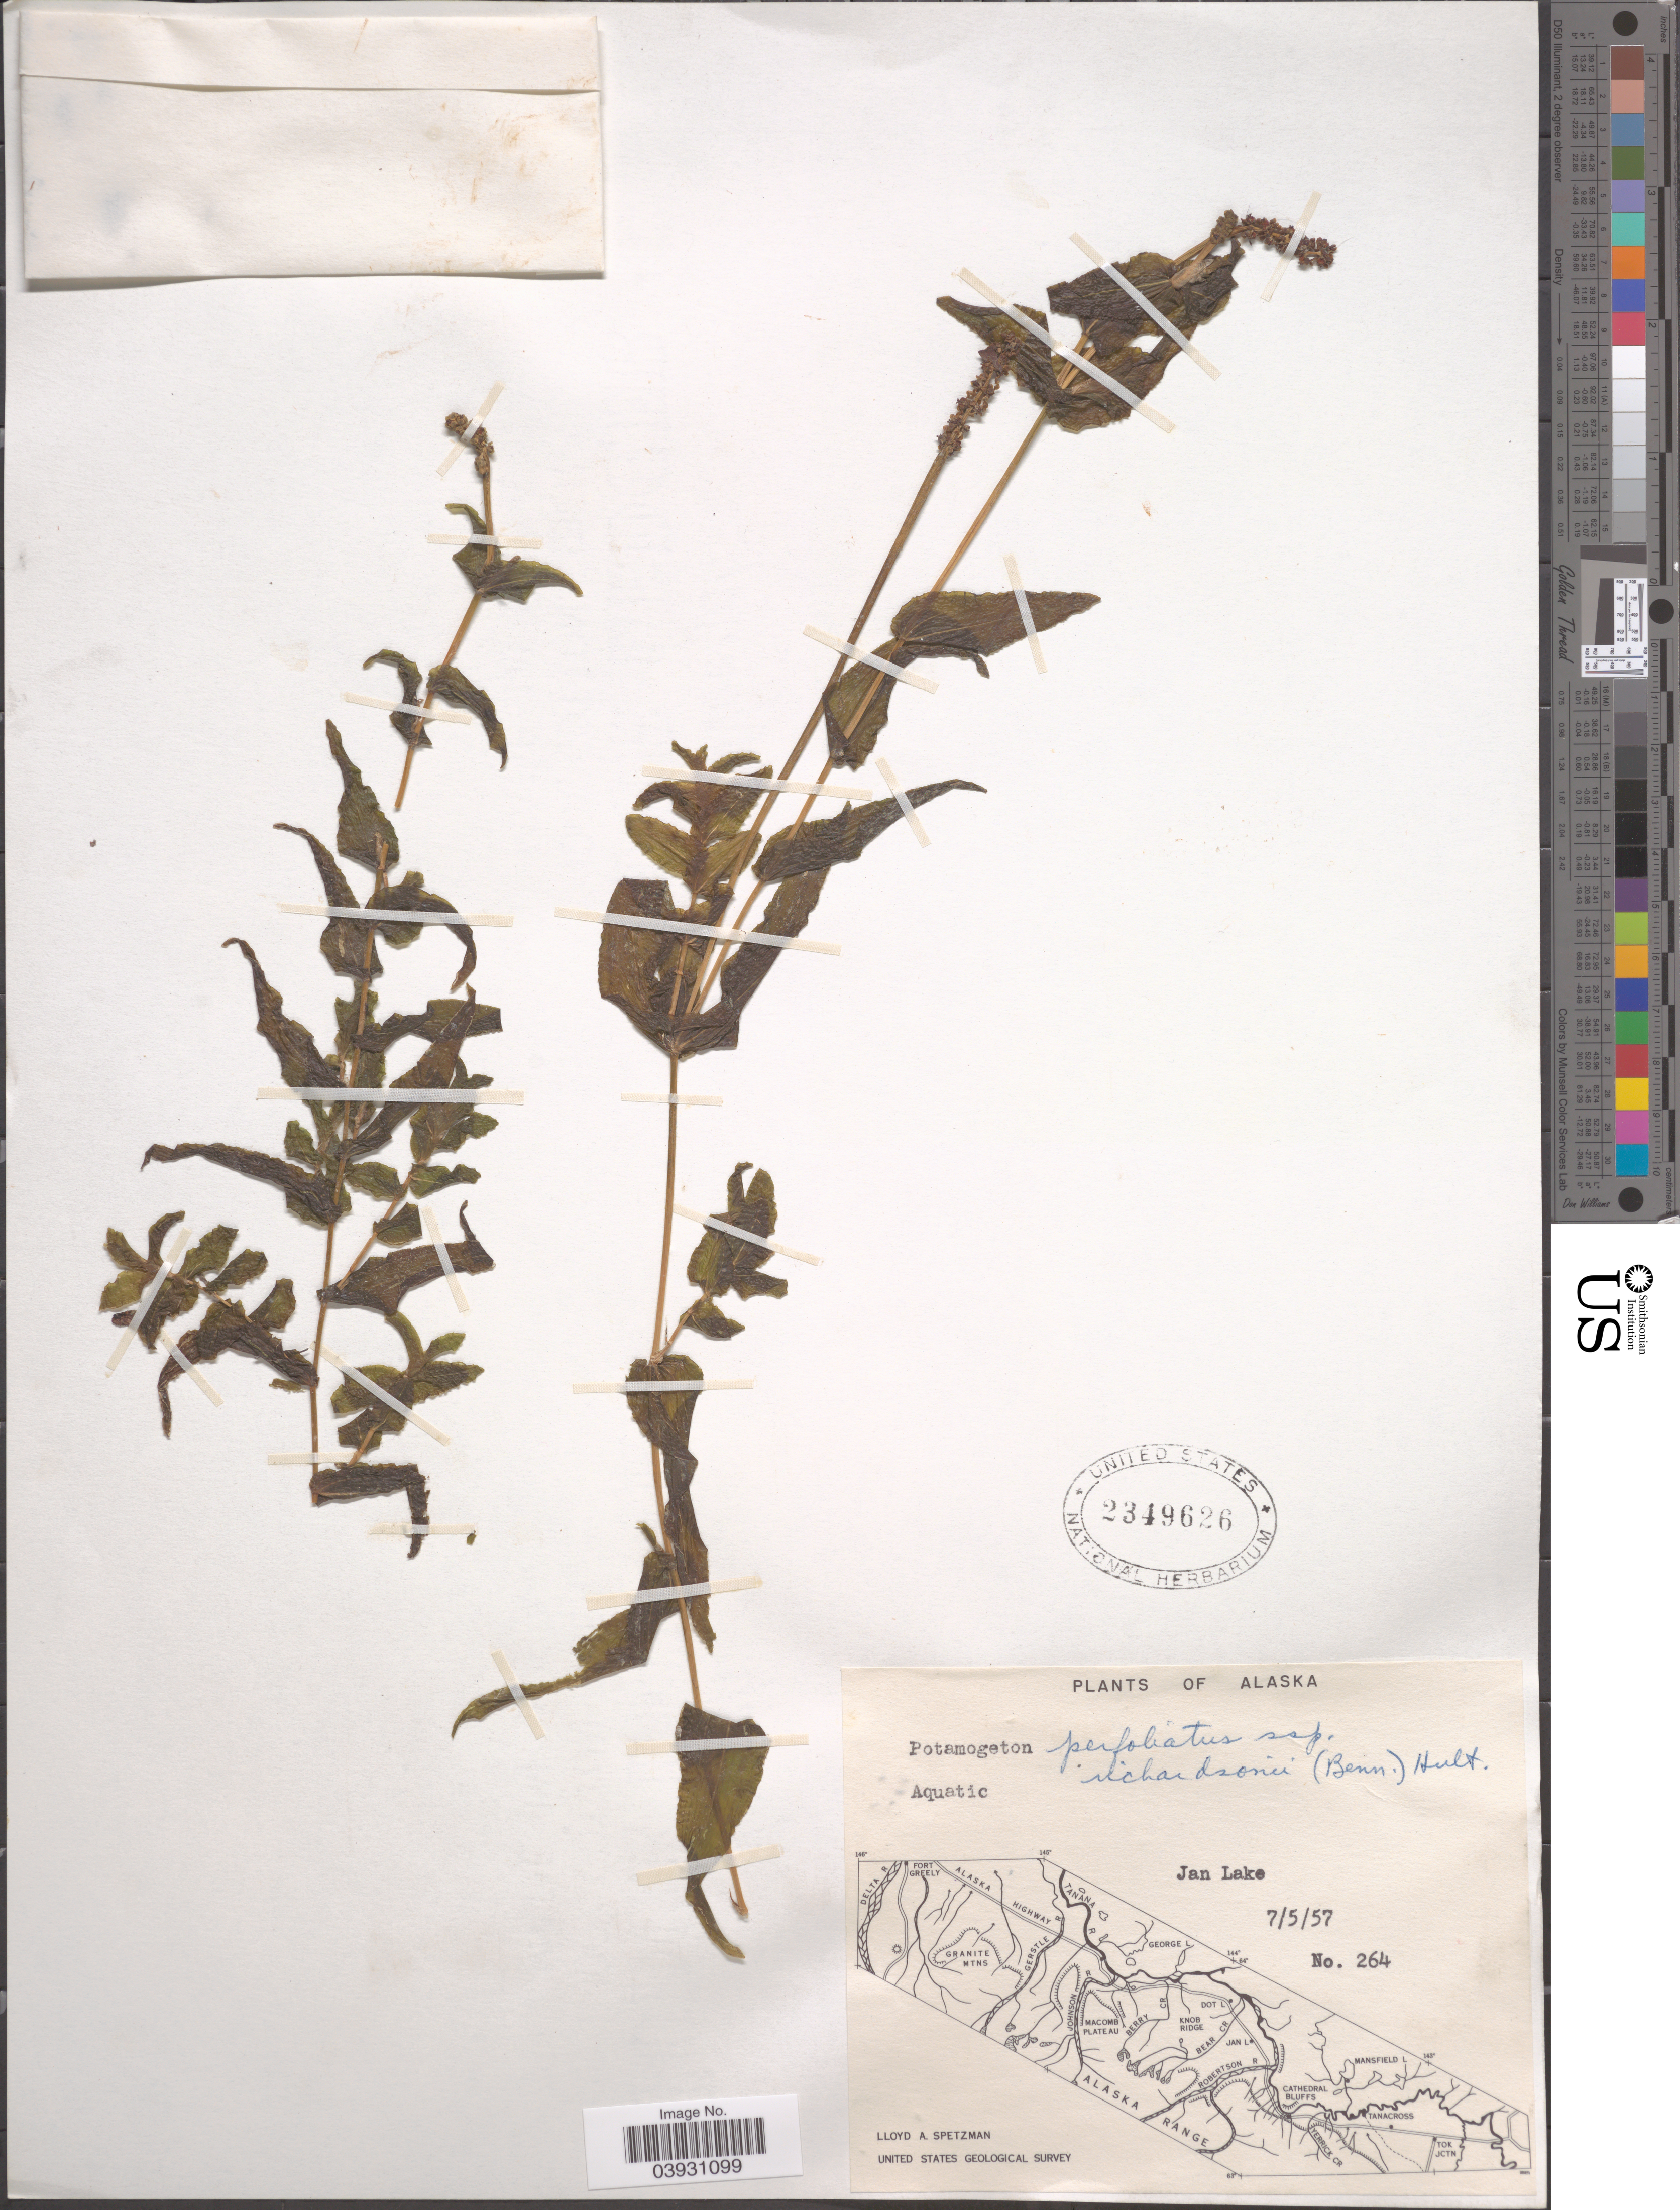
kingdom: Plantae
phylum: Tracheophyta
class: Liliopsida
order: Alismatales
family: Potamogetonaceae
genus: Potamogeton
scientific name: Potamogeton richardsonii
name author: (A.W. Benn.) Rydb.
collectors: L. Spetzman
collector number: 264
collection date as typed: Transcribed d/m/y: 7/5/57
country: United States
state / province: Alaska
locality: Jan Lake.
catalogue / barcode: US 2349626